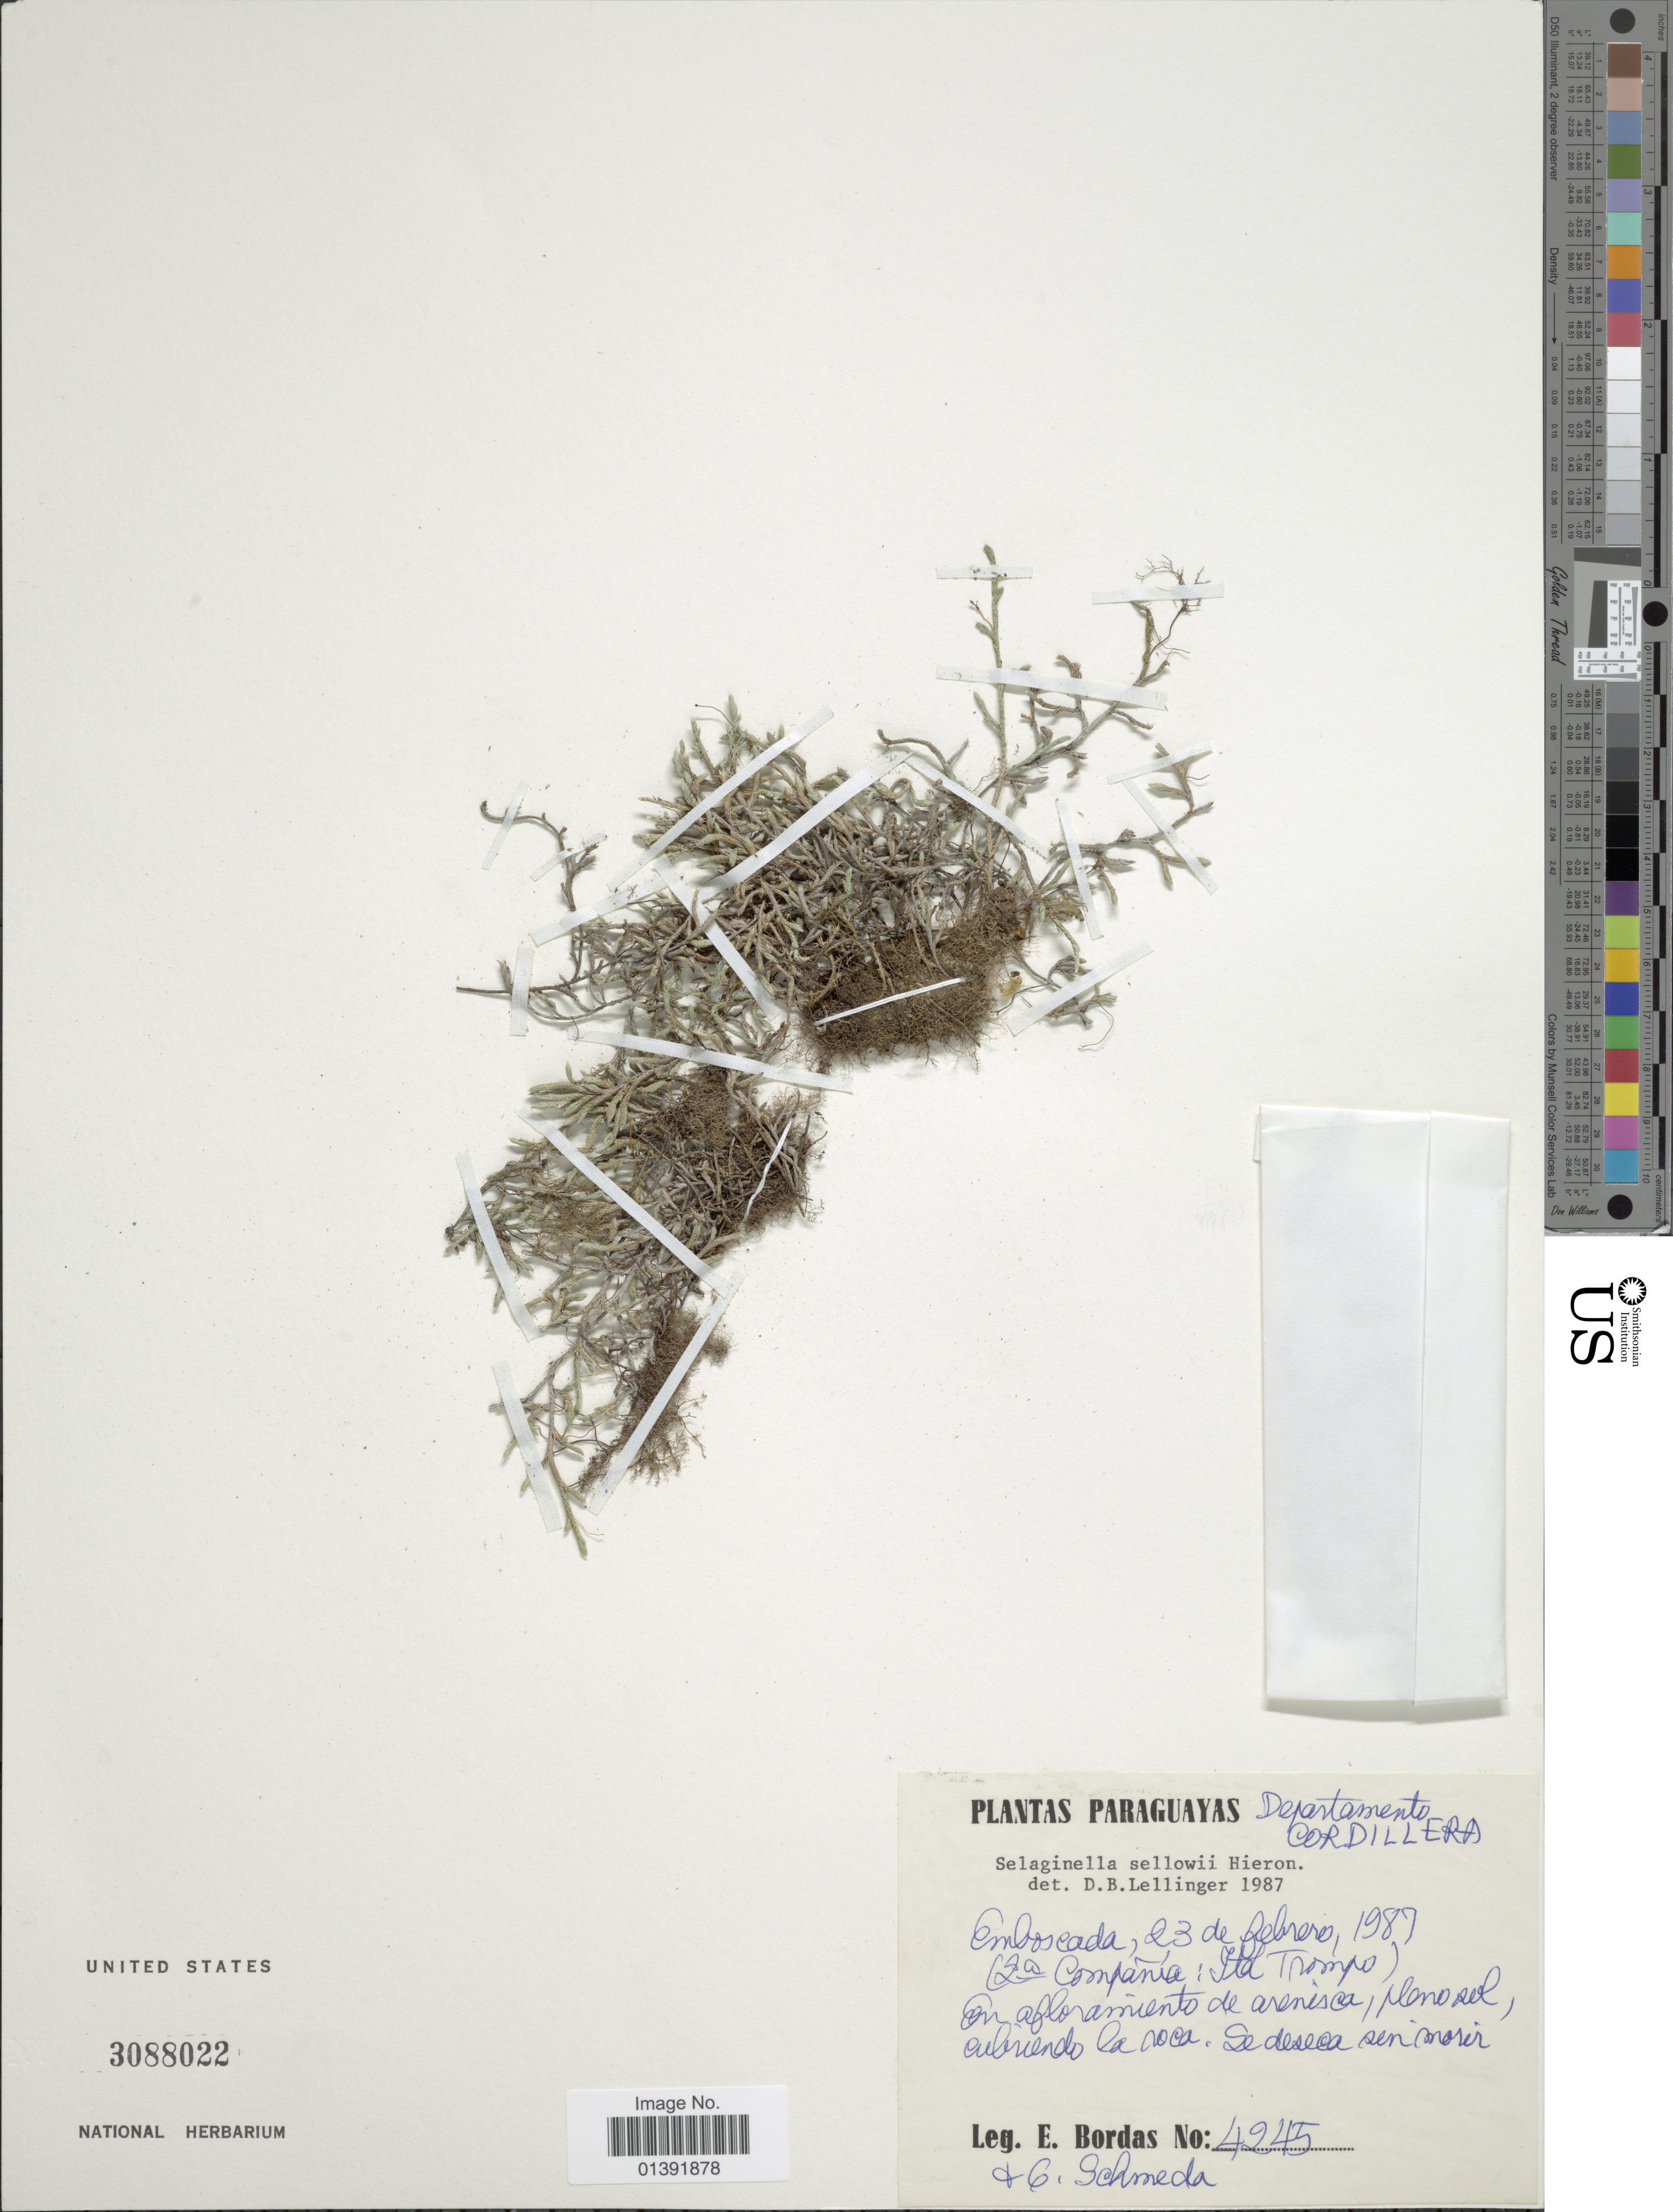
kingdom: Plantae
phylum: Tracheophyta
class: Lycopodiopsida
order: Selaginellales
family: Selaginellaceae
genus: Selaginella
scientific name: Selaginella sellowii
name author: Hieron.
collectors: E. Bordas & G. Schmeda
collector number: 4245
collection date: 1987-02-23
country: Paraguay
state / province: Cordillera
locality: Emboscada, La Compañía; Ita Trompo.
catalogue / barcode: US 3088022